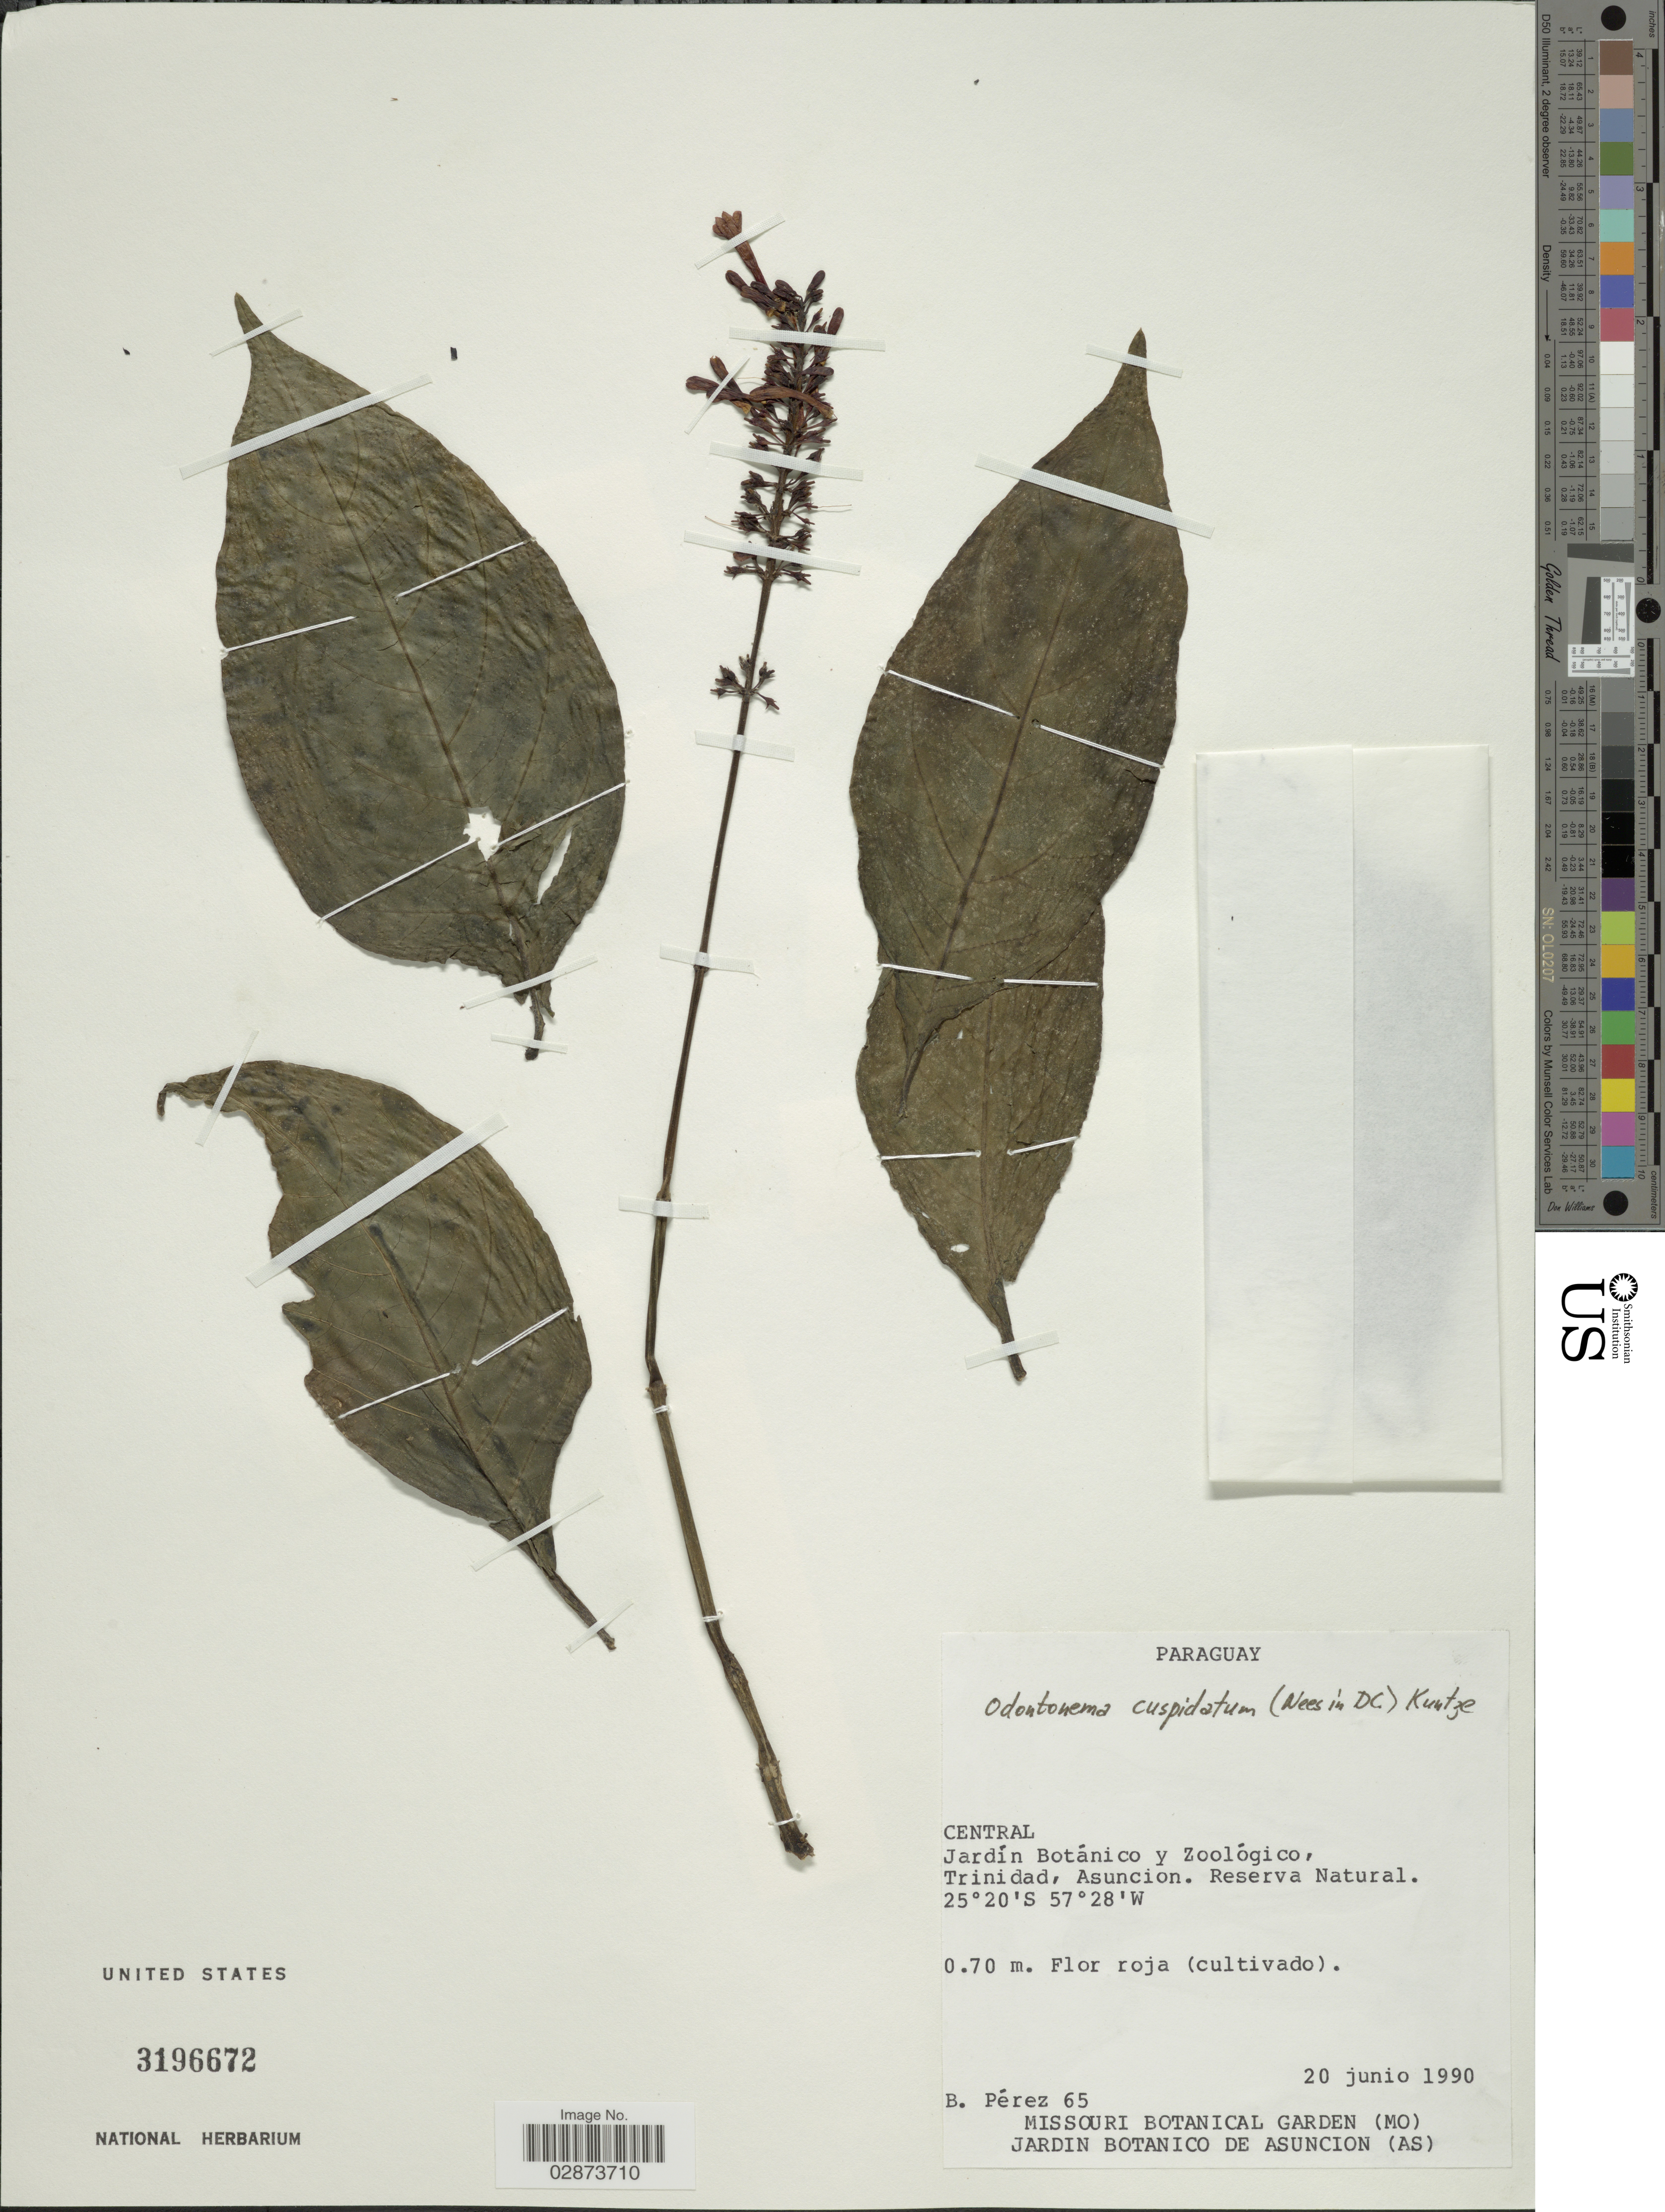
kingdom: Plantae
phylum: Tracheophyta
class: Magnoliopsida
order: Lamiales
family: Acanthaceae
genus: Odontonema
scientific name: Odontonema cuspidatum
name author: (Nees) Kuntze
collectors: B. Pérez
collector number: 65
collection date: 1990-06-20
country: Paraguay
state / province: Central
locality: Jardín Botánico y Zoológico, Trinidad, Asuncion. Reserca Natural.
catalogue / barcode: US 3196672